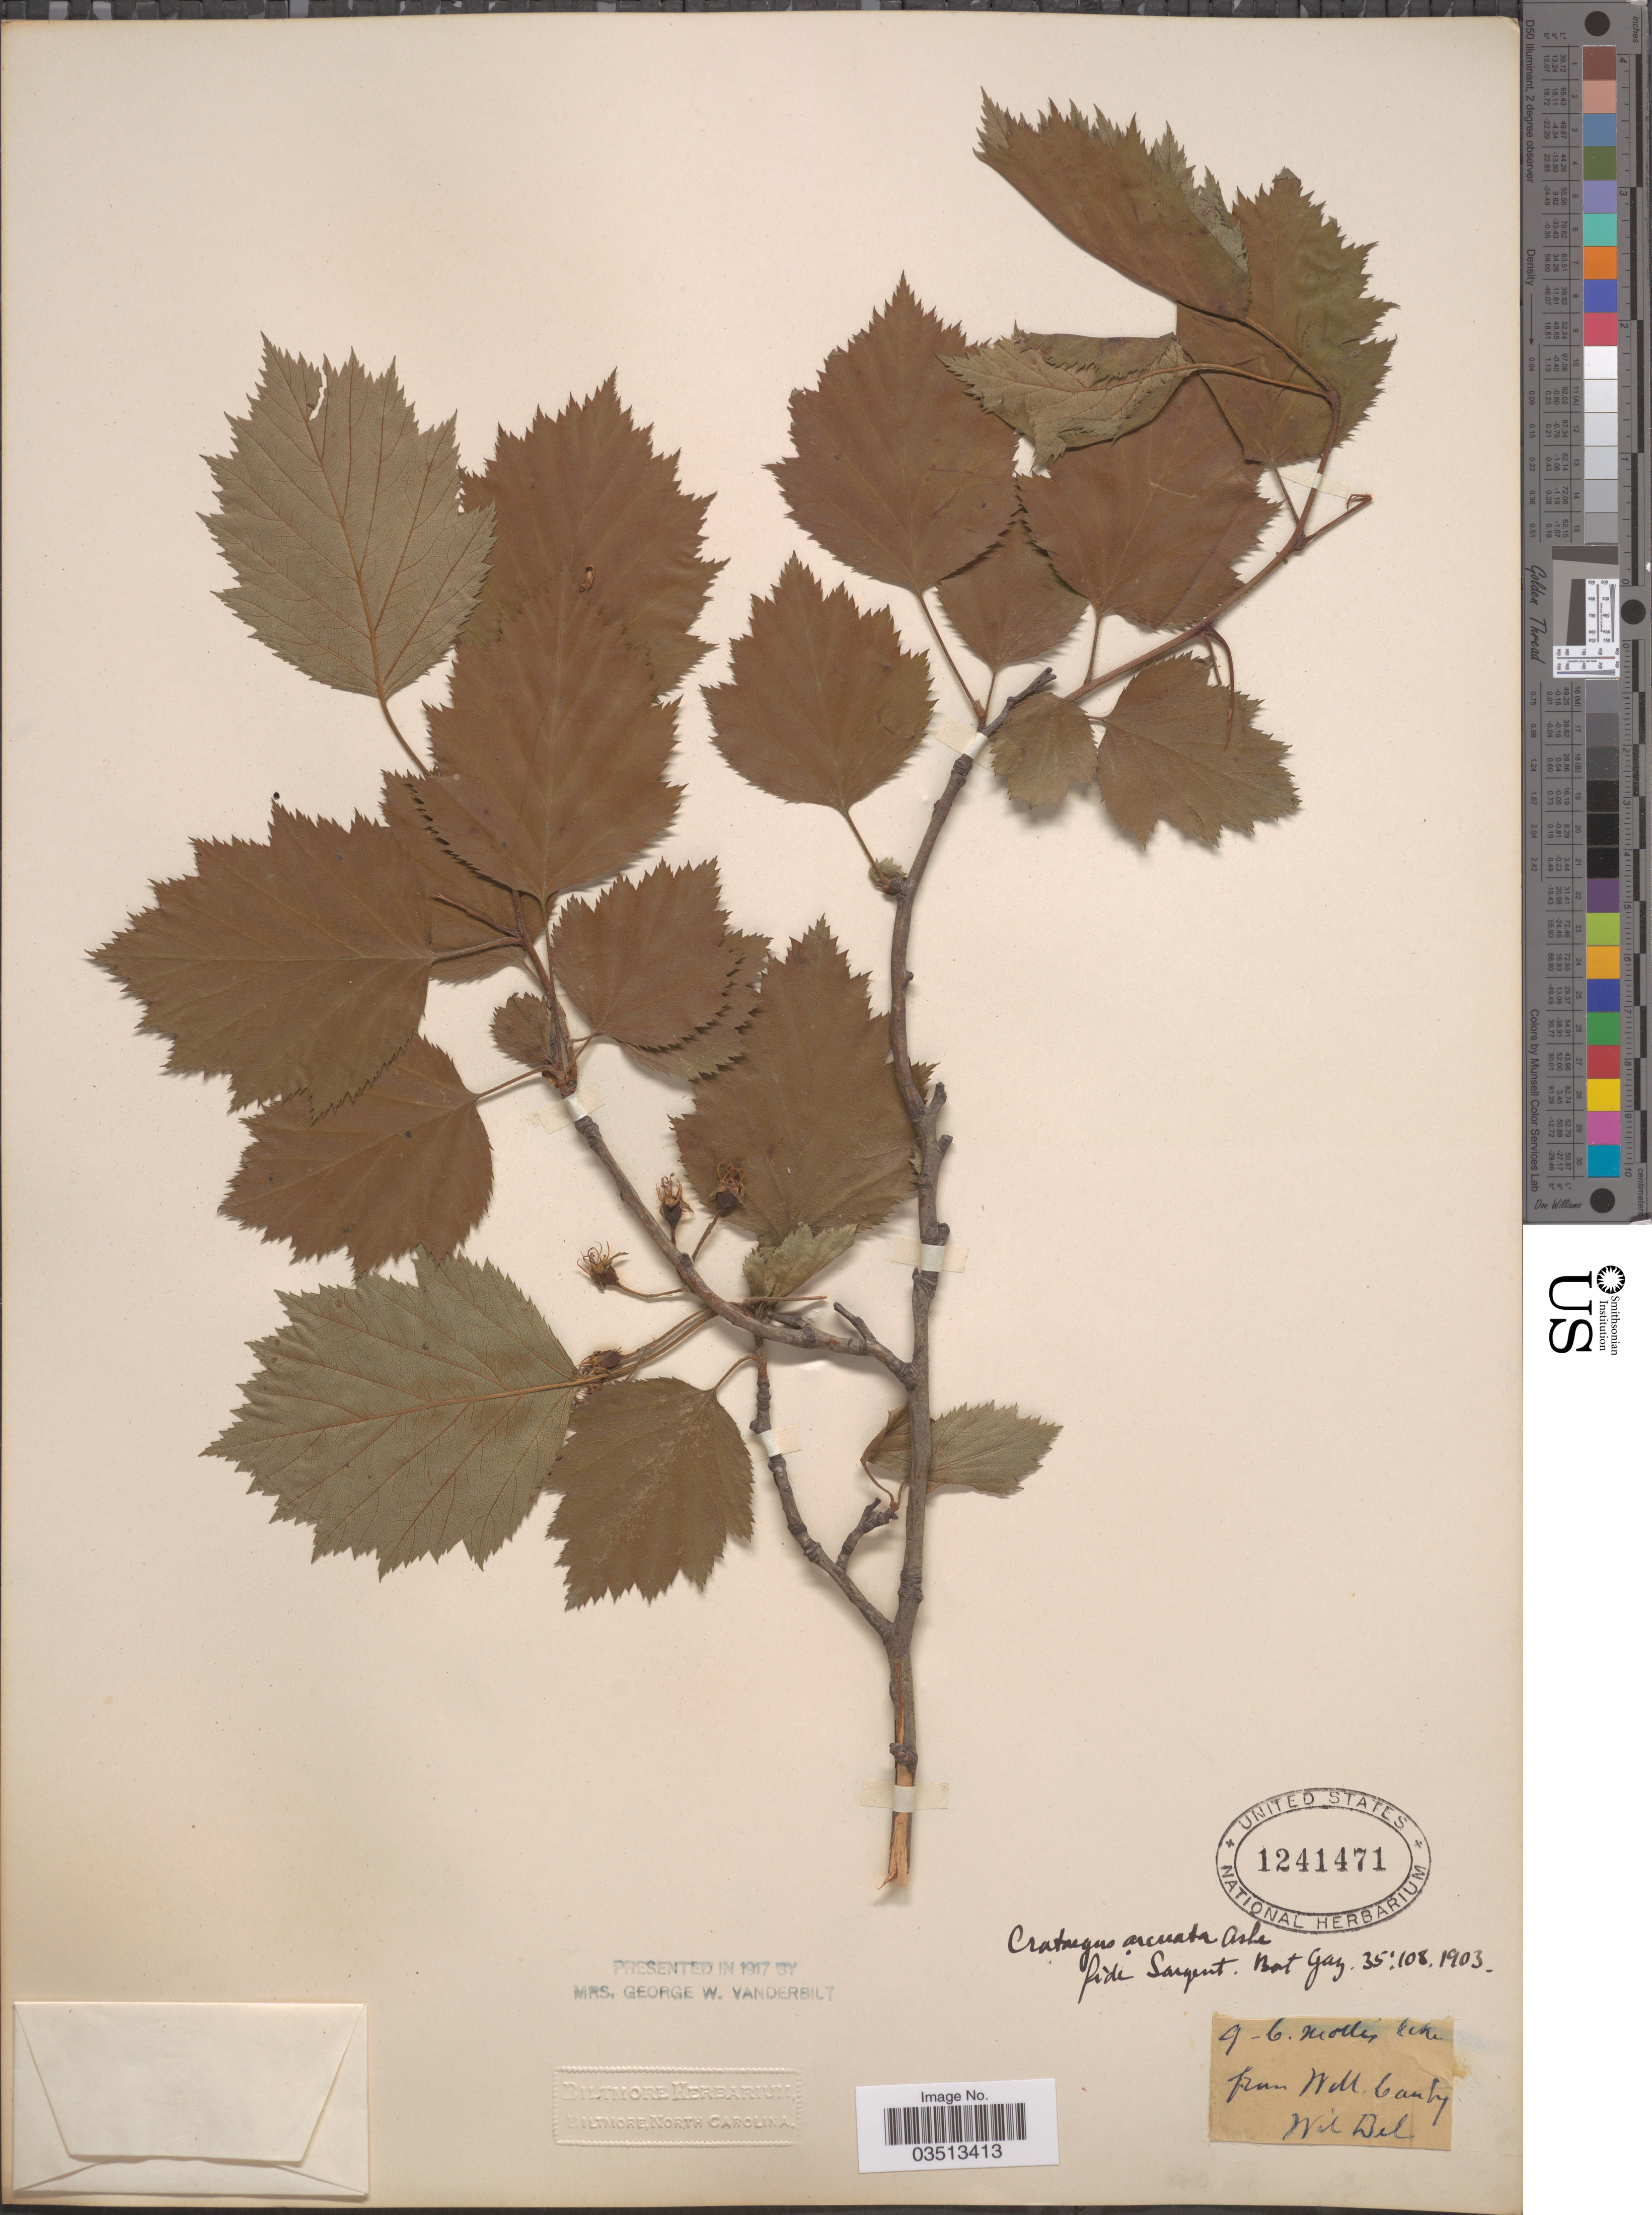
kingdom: Plantae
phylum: Tracheophyta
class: Magnoliopsida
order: Rosales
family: Rosaceae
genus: Crataegus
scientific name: Crataegus arcuata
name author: Ashe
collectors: W. M. Canby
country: United States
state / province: Delaware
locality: Wil Del.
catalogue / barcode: US 1241471